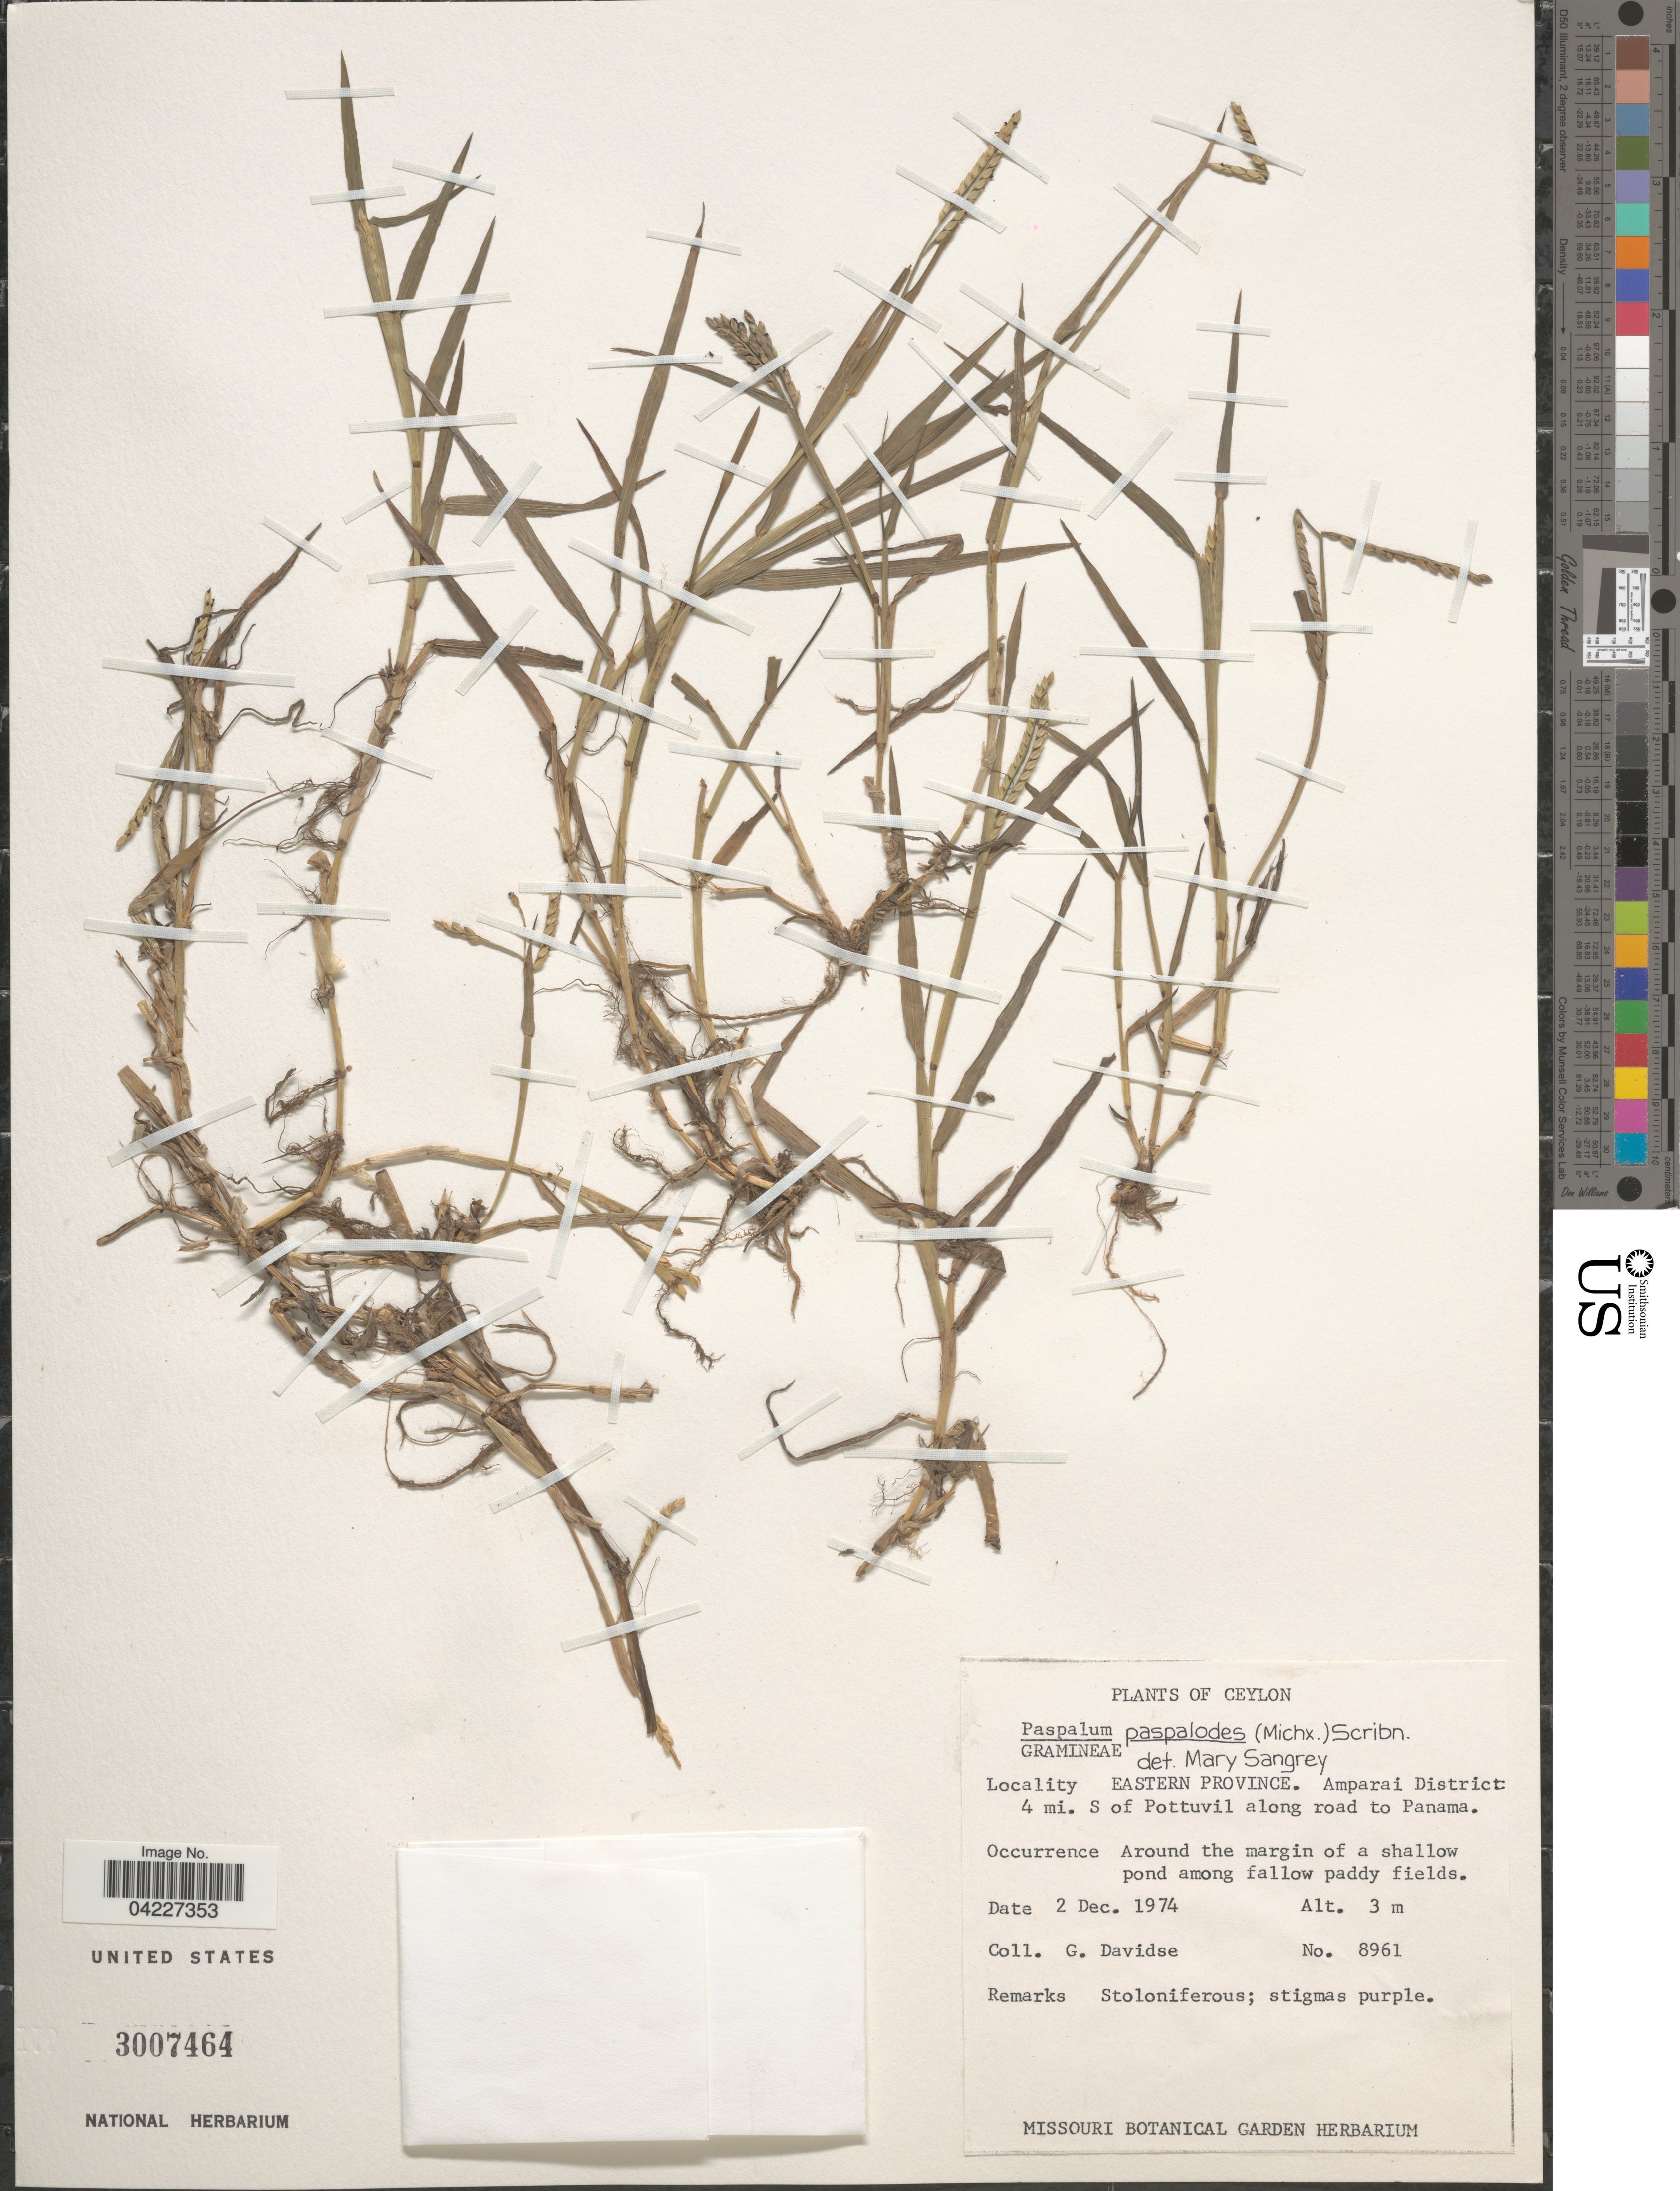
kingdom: Plantae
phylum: Tracheophyta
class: Liliopsida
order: Poales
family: Poaceae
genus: Paspalum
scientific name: Paspalum paspalodes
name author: (Michx.) Scribn.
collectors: G. Davidse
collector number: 8961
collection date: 1974-12-02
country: Sri Lanka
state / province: Eastern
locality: Ceylon. Amparai District 4 mi. S of Pottuvil along road to Panama. Around the margin of a shallow pond among fallow paddy fields.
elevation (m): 3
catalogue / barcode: US 3007464